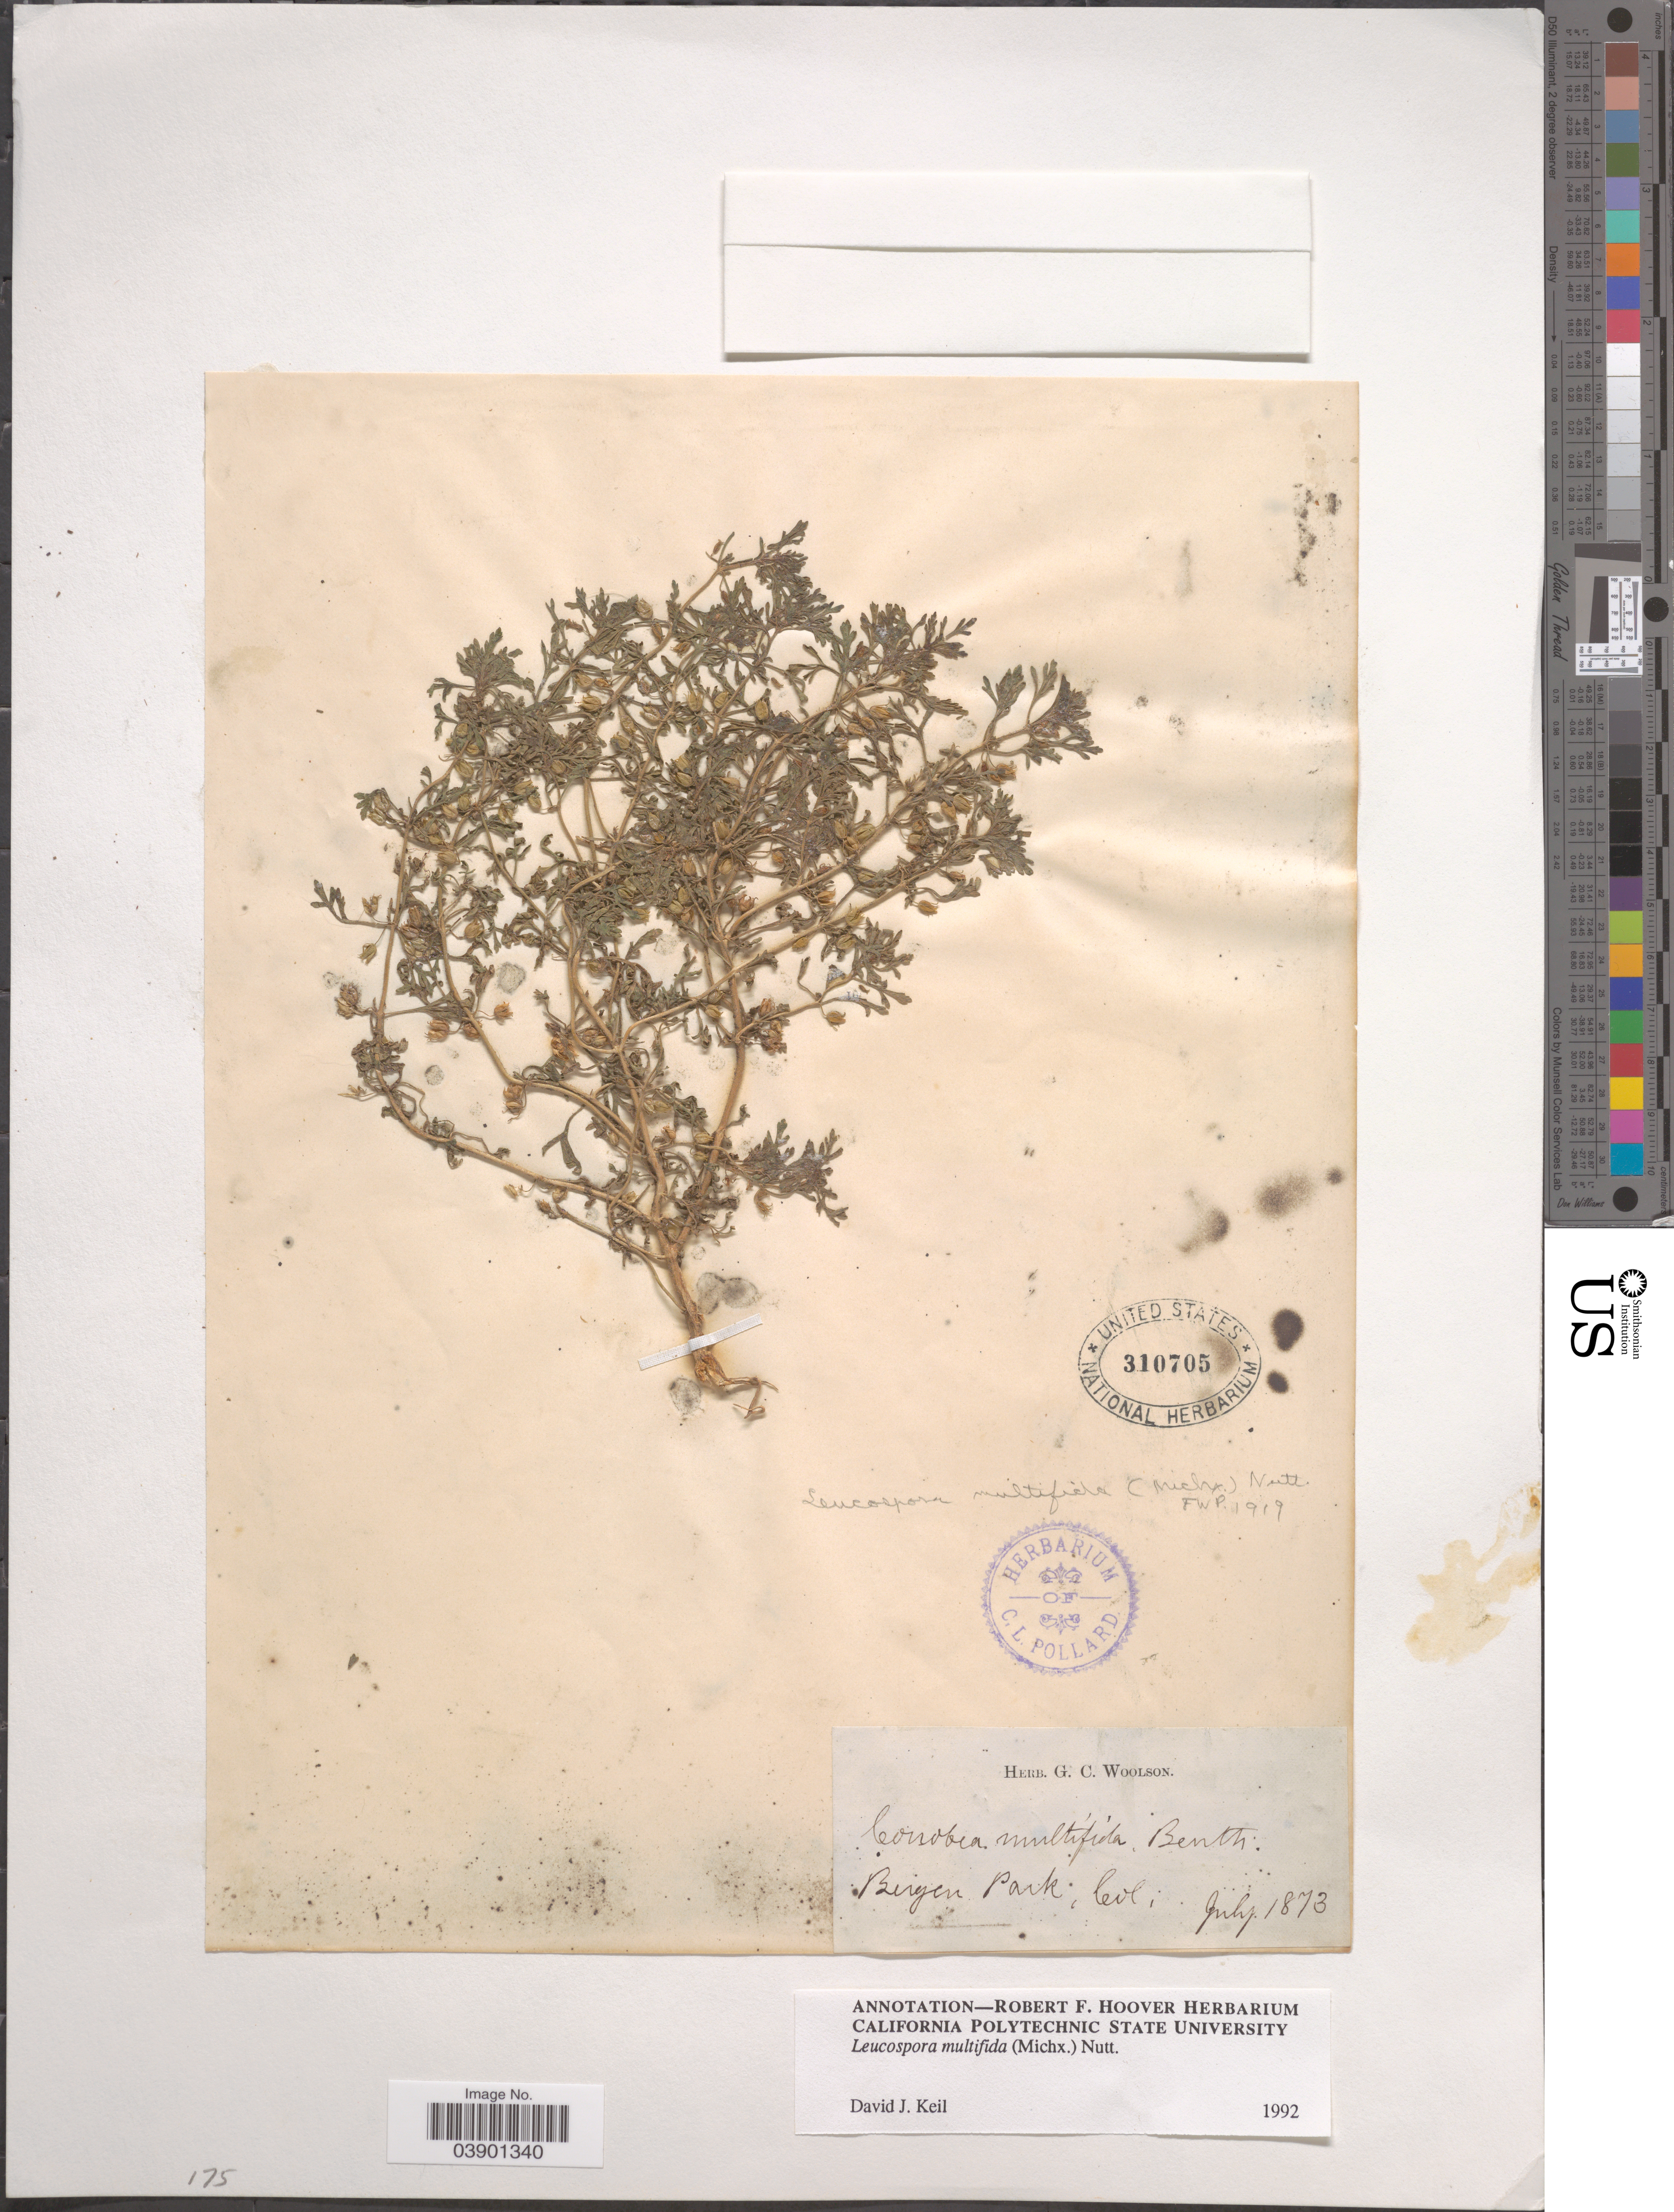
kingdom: Plantae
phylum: Tracheophyta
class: Magnoliopsida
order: Lamiales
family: Plantaginaceae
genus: Leucospora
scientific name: Leucospora multifida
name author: (Michx.) Nutt.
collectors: ex herb. G. C. Woolson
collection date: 1873-07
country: United States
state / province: Colorado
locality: Bergen Park.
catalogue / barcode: US 310705